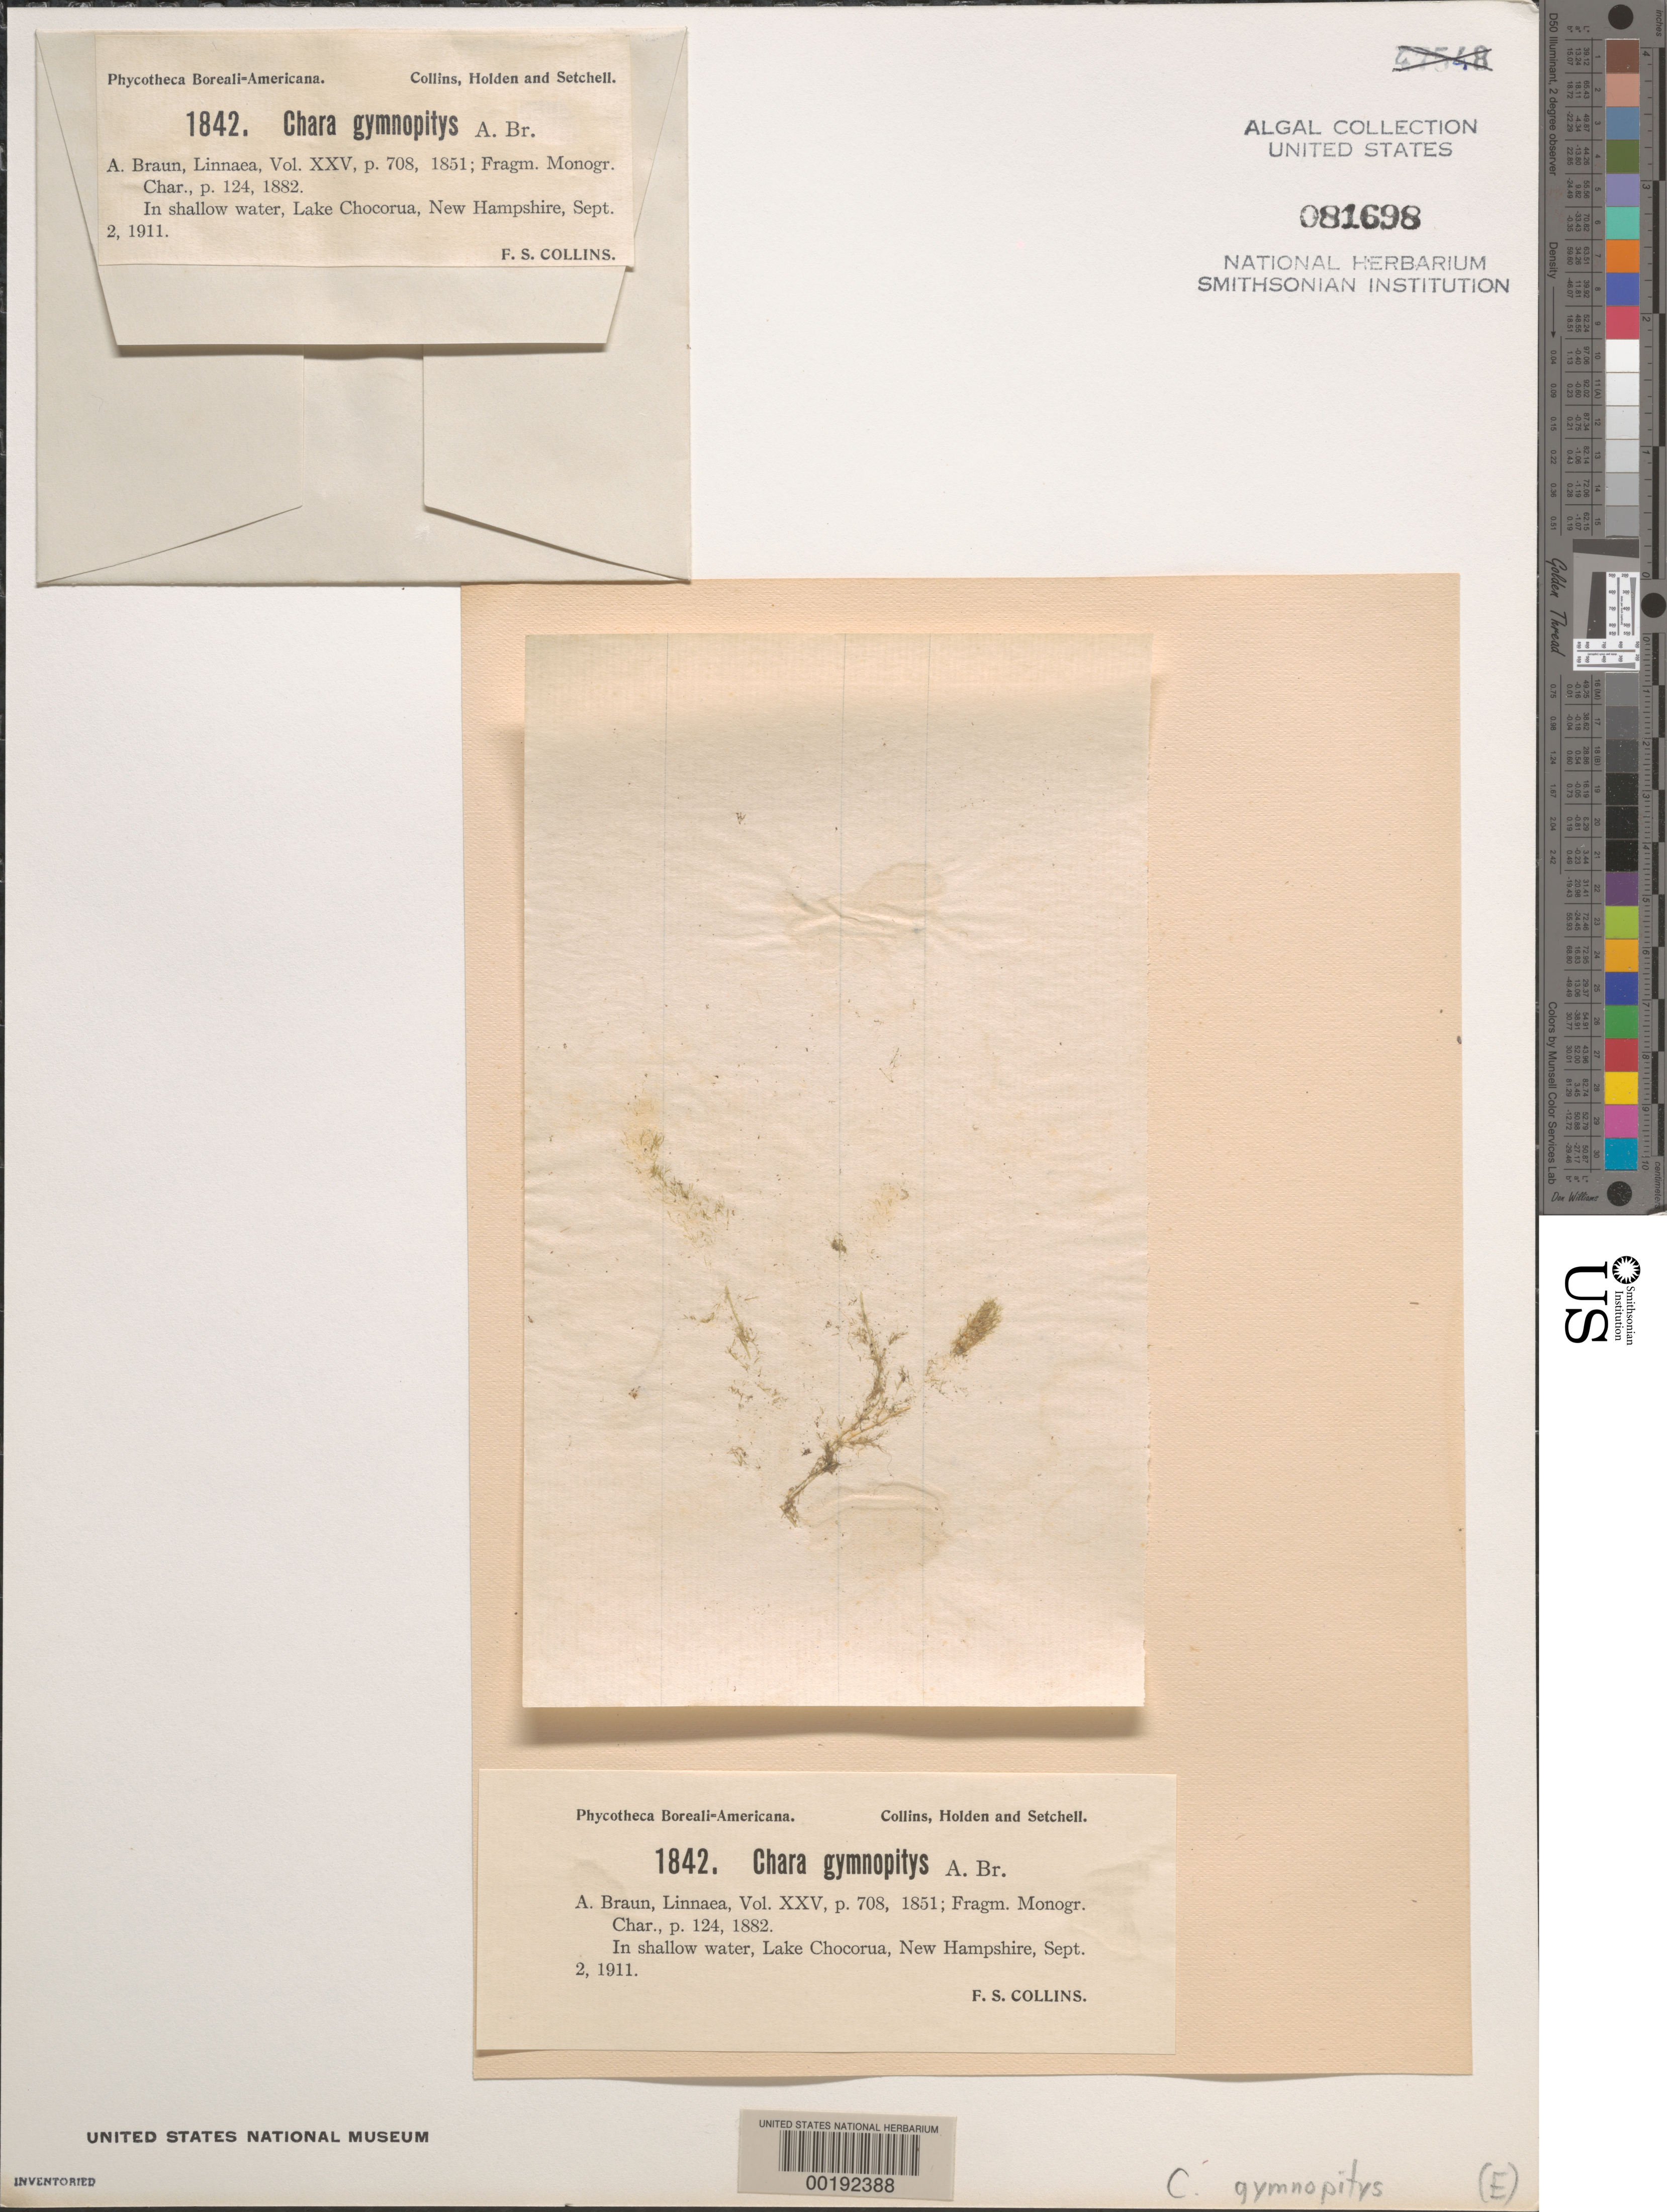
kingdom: Plantae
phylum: Charophyta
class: Charophyceae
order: Charales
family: Characeae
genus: Chara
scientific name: Chara fibrosa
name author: C. Agardh ex Bruzelius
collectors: F. Collins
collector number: PB-A 1842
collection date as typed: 02 Sep 1911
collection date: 1911-09-02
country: United States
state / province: New Hampshire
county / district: Carroll County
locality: Lake Chocorua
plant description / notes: Collins, Holden & Setchell, Phycotheca Boreali-Americana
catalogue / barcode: US 81698